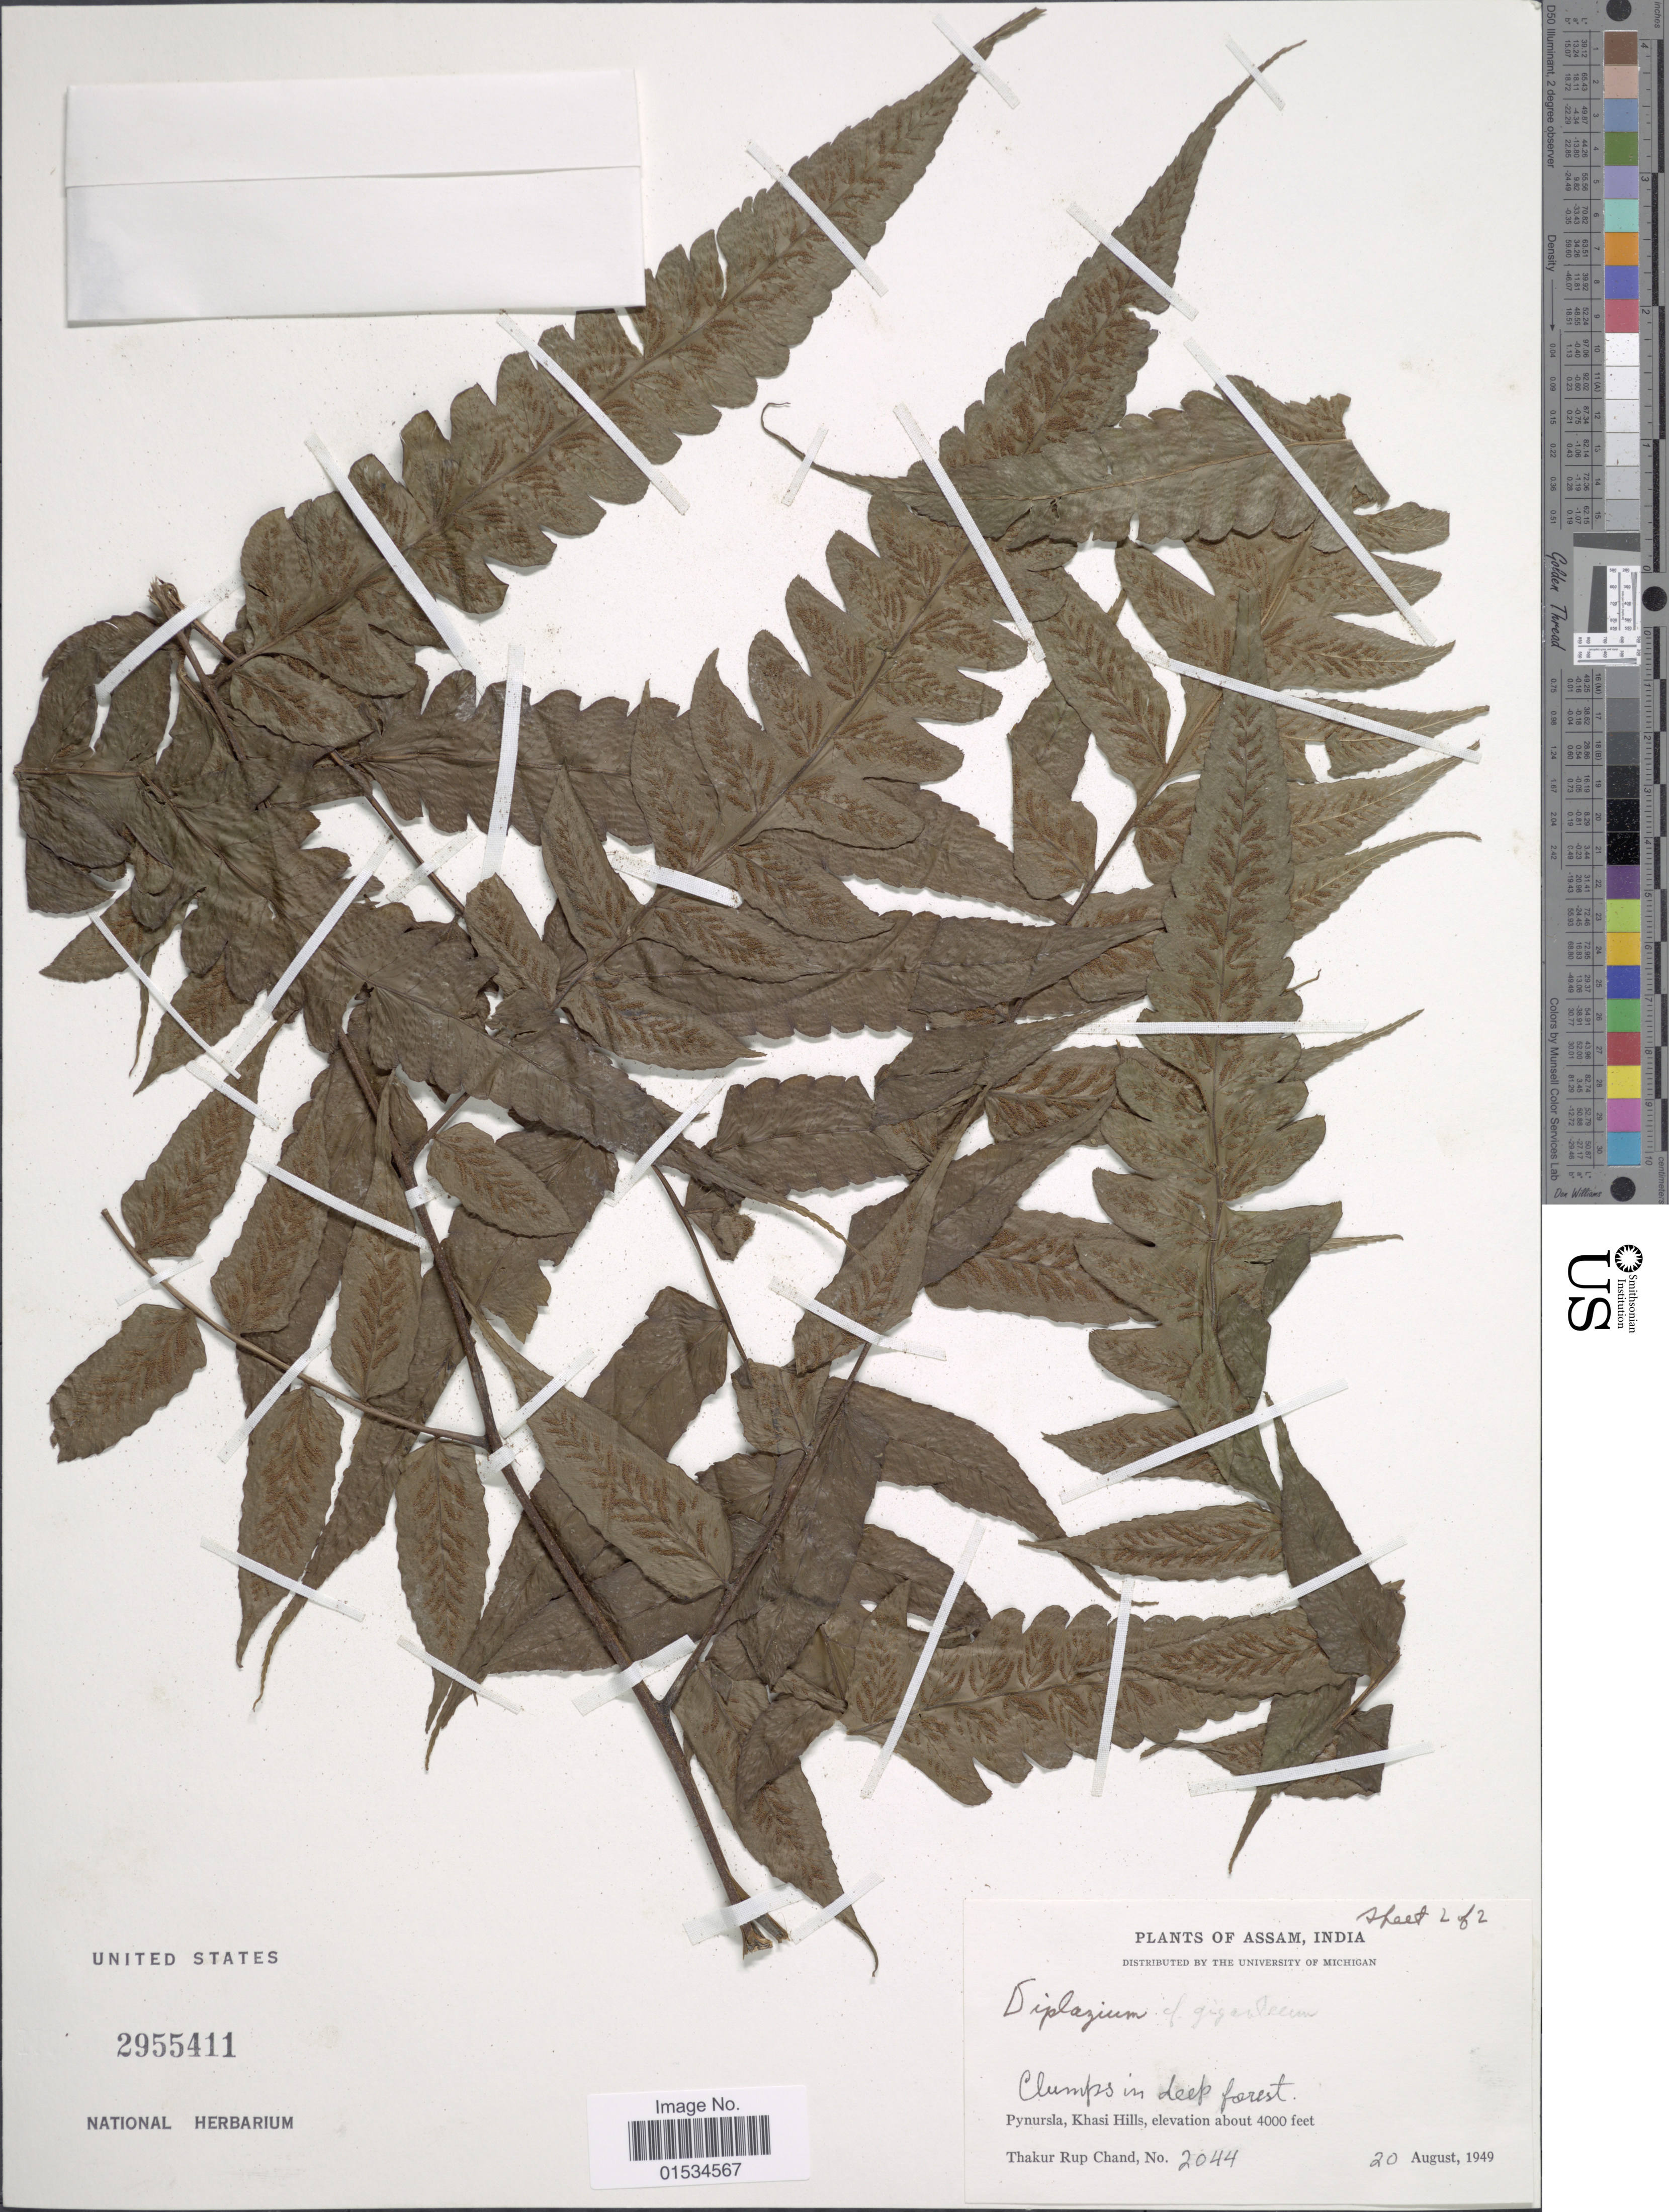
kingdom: Plantae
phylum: Tracheophyta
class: Polypodiopsida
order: Polypodiales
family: Athyriaceae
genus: Diplazium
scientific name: Diplazium sp.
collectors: T. R. Chand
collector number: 2044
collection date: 1949-08-20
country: India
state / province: Meghalaya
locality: Pynursla, Khasi Hills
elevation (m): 1219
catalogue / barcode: US 2955411